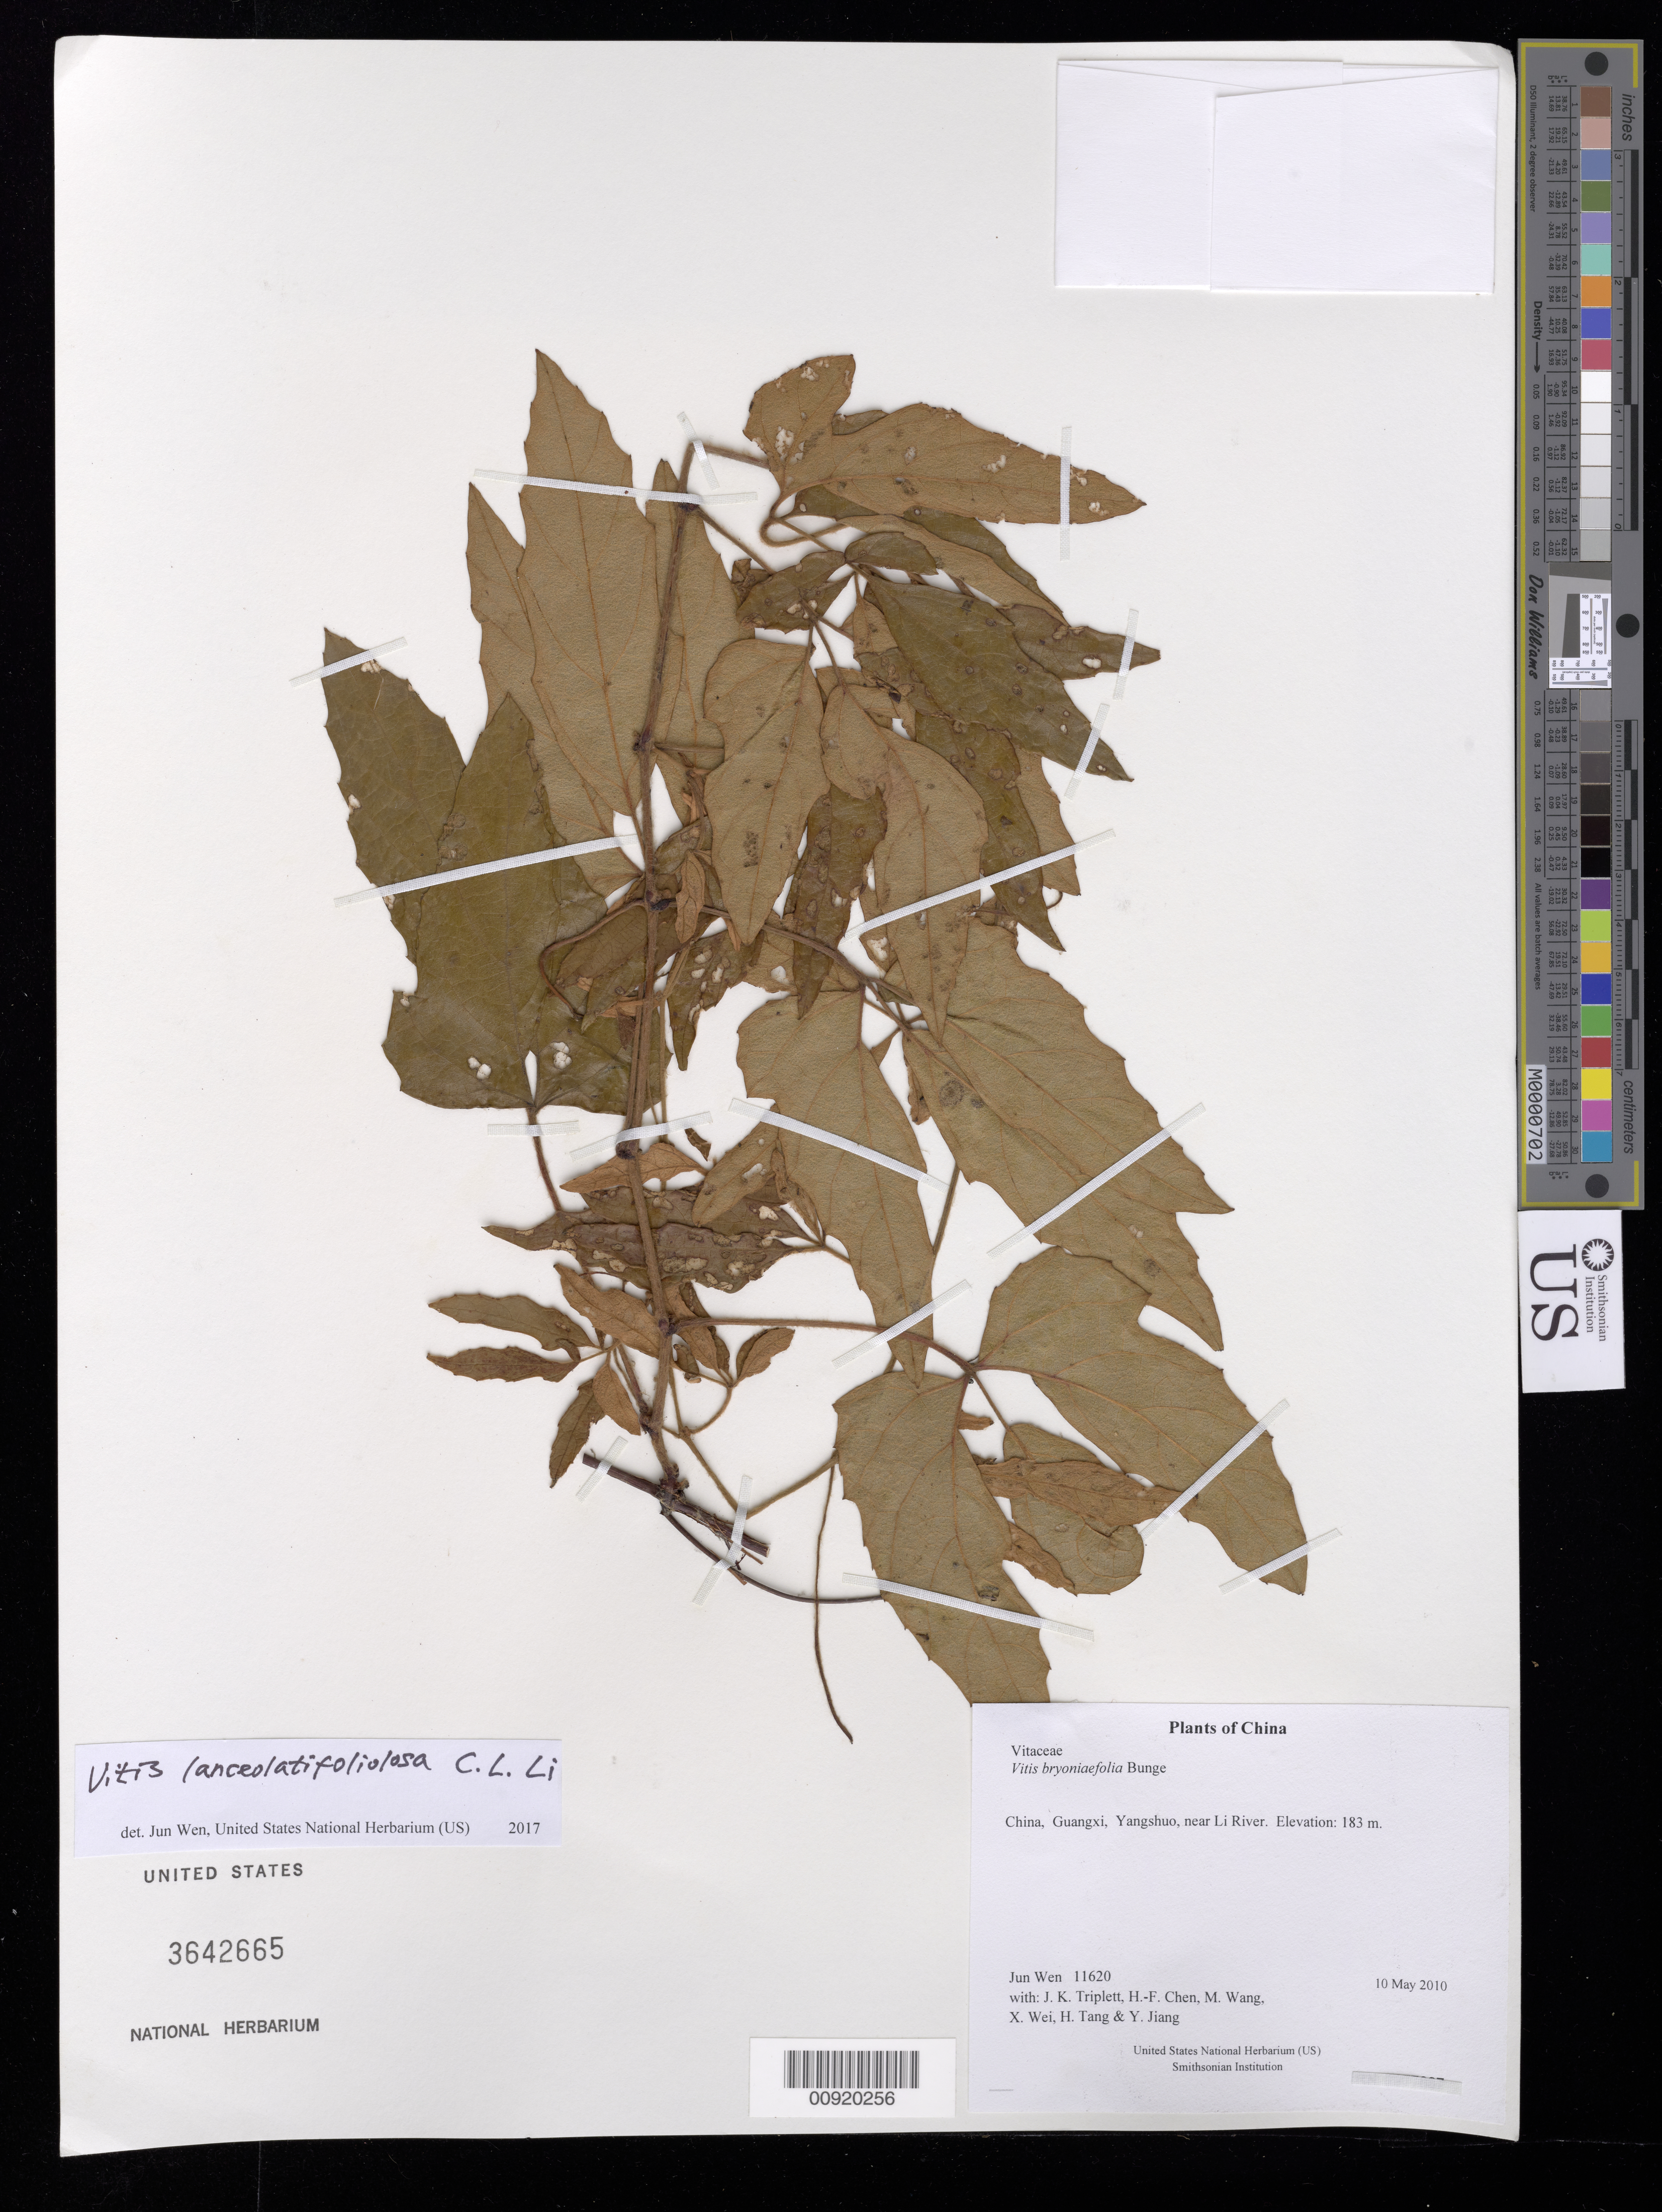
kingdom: Plantae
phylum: Tracheophyta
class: Magnoliopsida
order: Vitales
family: Vitaceae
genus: Vitis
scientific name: Vitis bryoniifolia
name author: Bunge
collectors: J. Wen, J. K. Triplett, H.-F. Chen, M. Wang, X. Wei, H. Tang & Y. Jiang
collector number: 11620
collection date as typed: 10 May 2010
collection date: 2010-05-10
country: China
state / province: Guangxi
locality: Yangshuo, near Li River.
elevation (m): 183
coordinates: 24 46.298 N, 111 29.576 E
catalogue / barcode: US 3642665